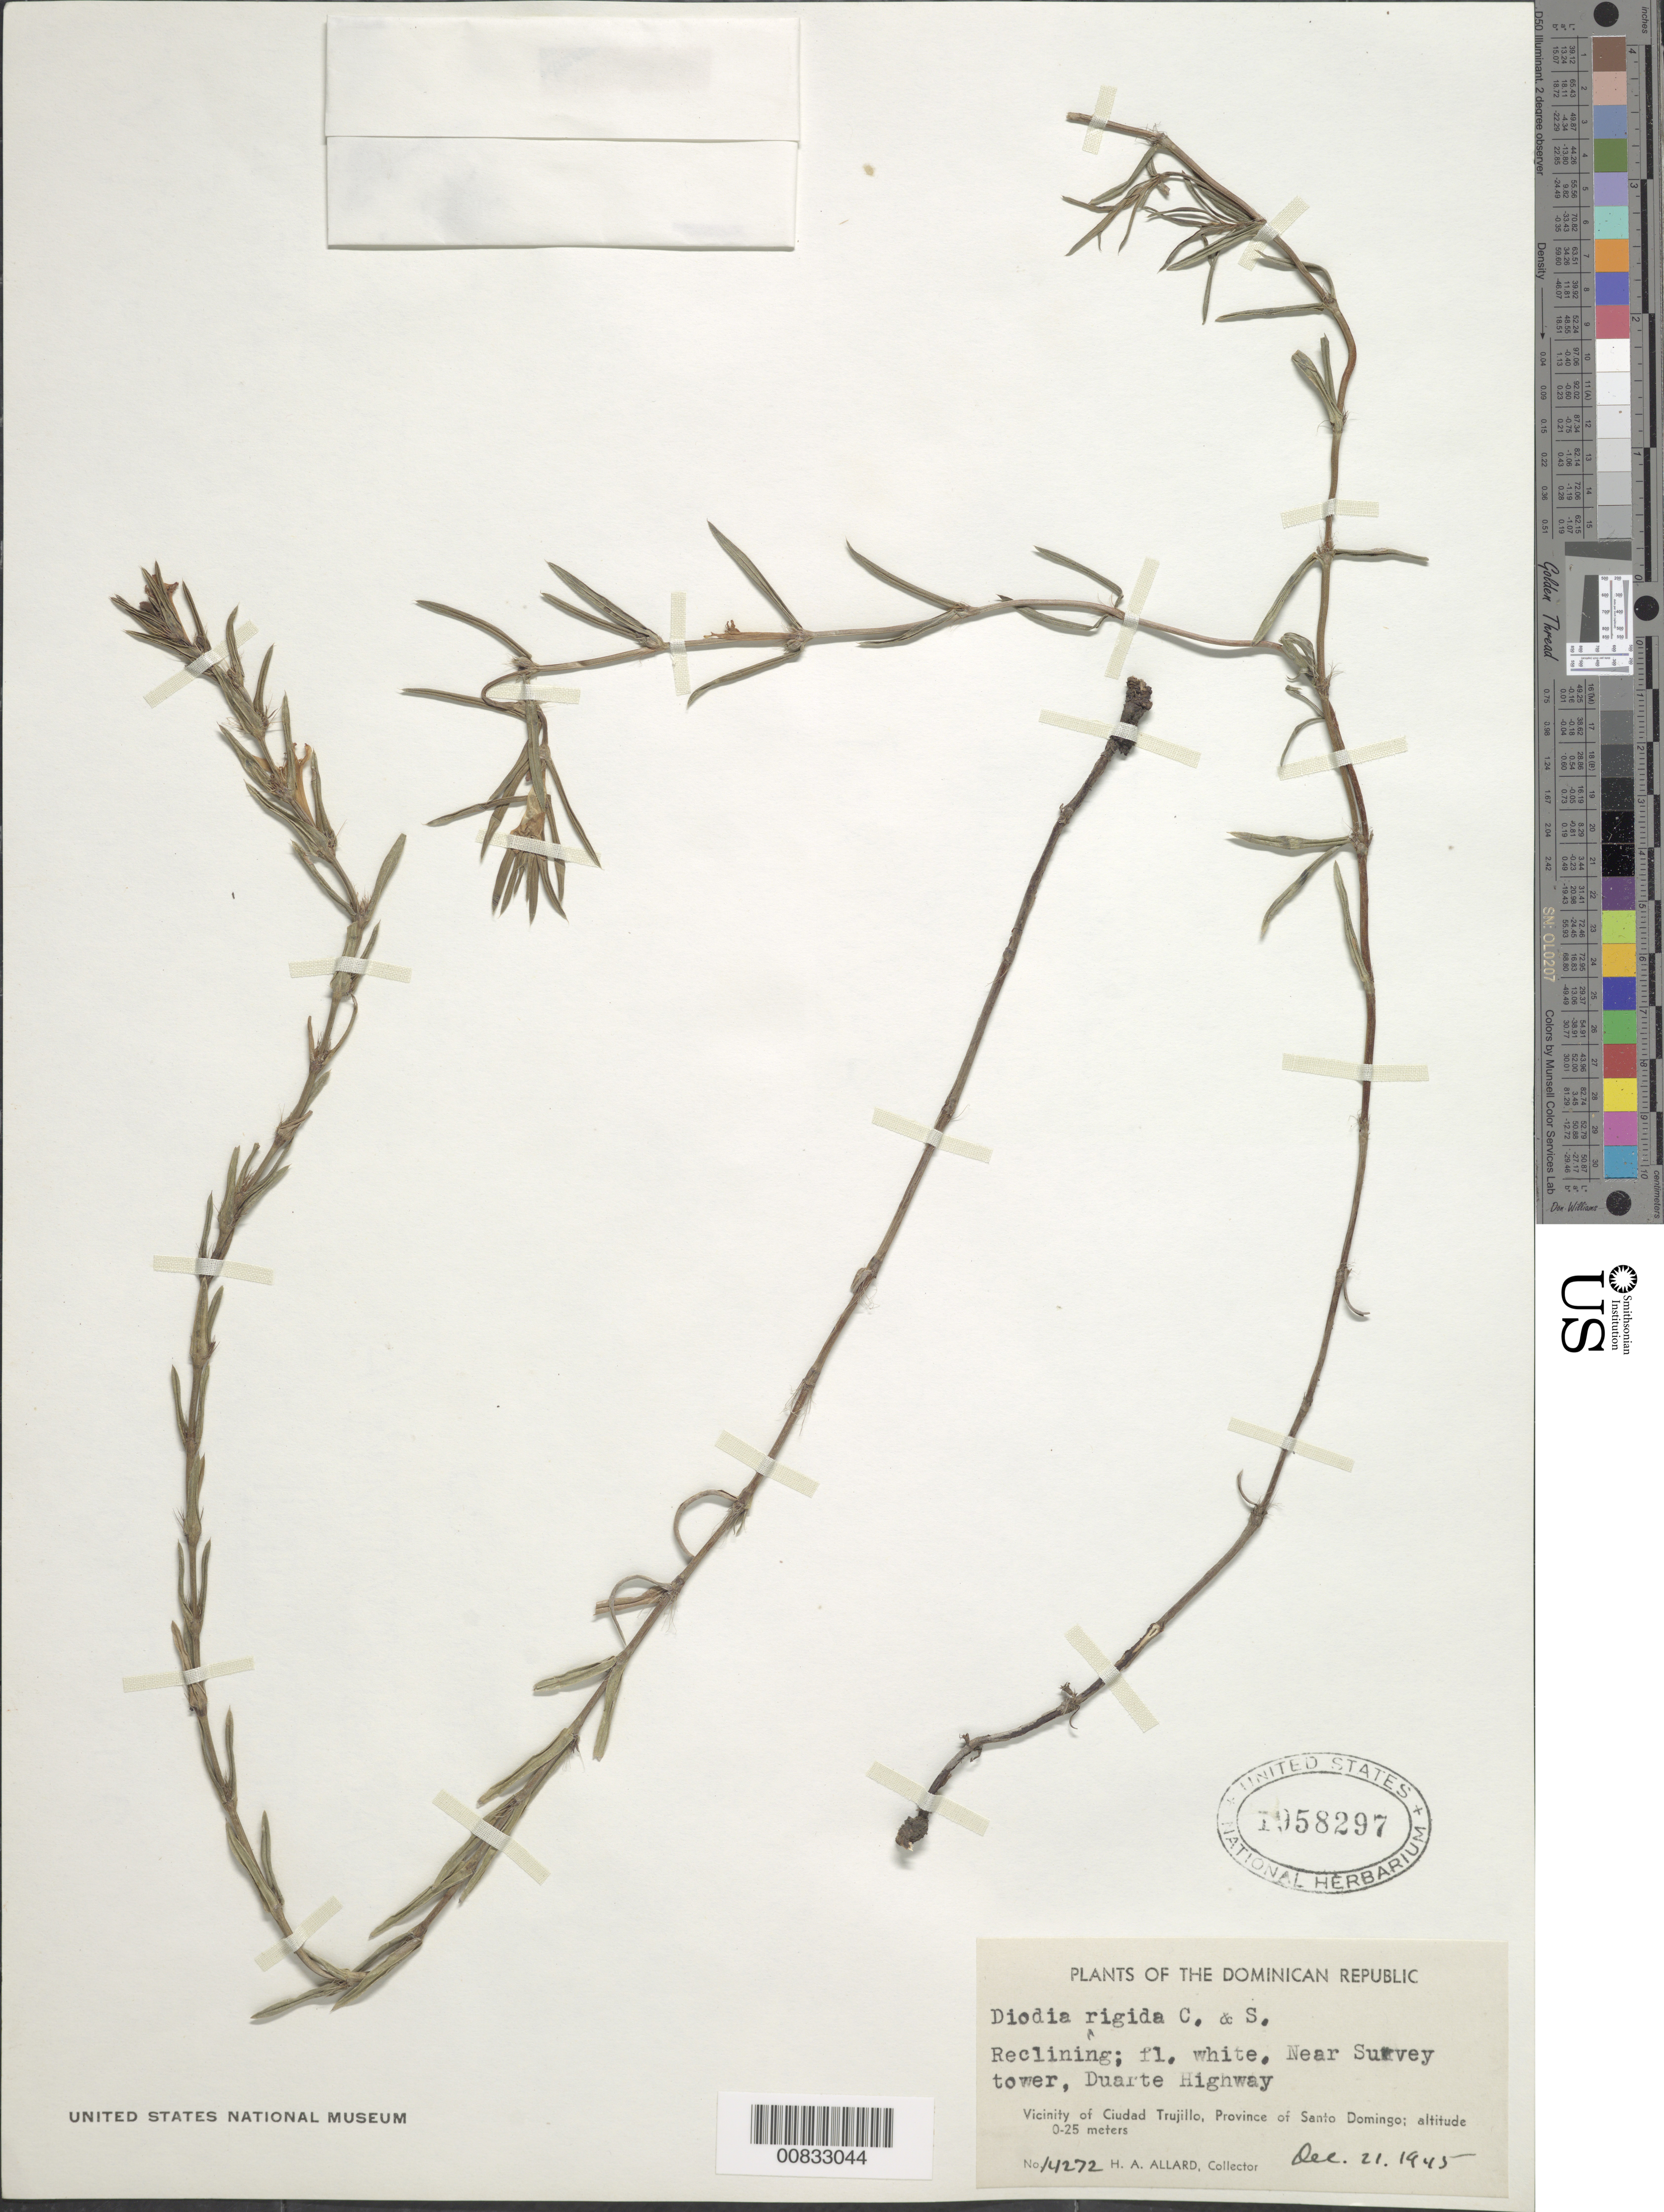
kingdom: Plantae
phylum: Tracheophyta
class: Magnoliopsida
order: Gentianales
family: Rubiaceae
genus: Diodella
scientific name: Diodella apiculata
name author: (Willd. ex Roem. & Schult.) Delprete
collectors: H. A. Allard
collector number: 14272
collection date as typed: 21 1de 1945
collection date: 1945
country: Dominican Republic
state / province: Distrito Nacional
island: Hispaniola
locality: Vicinity of Santo Domingo City, near Survey tower, Duarte Highway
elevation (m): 0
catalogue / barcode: US 1958297